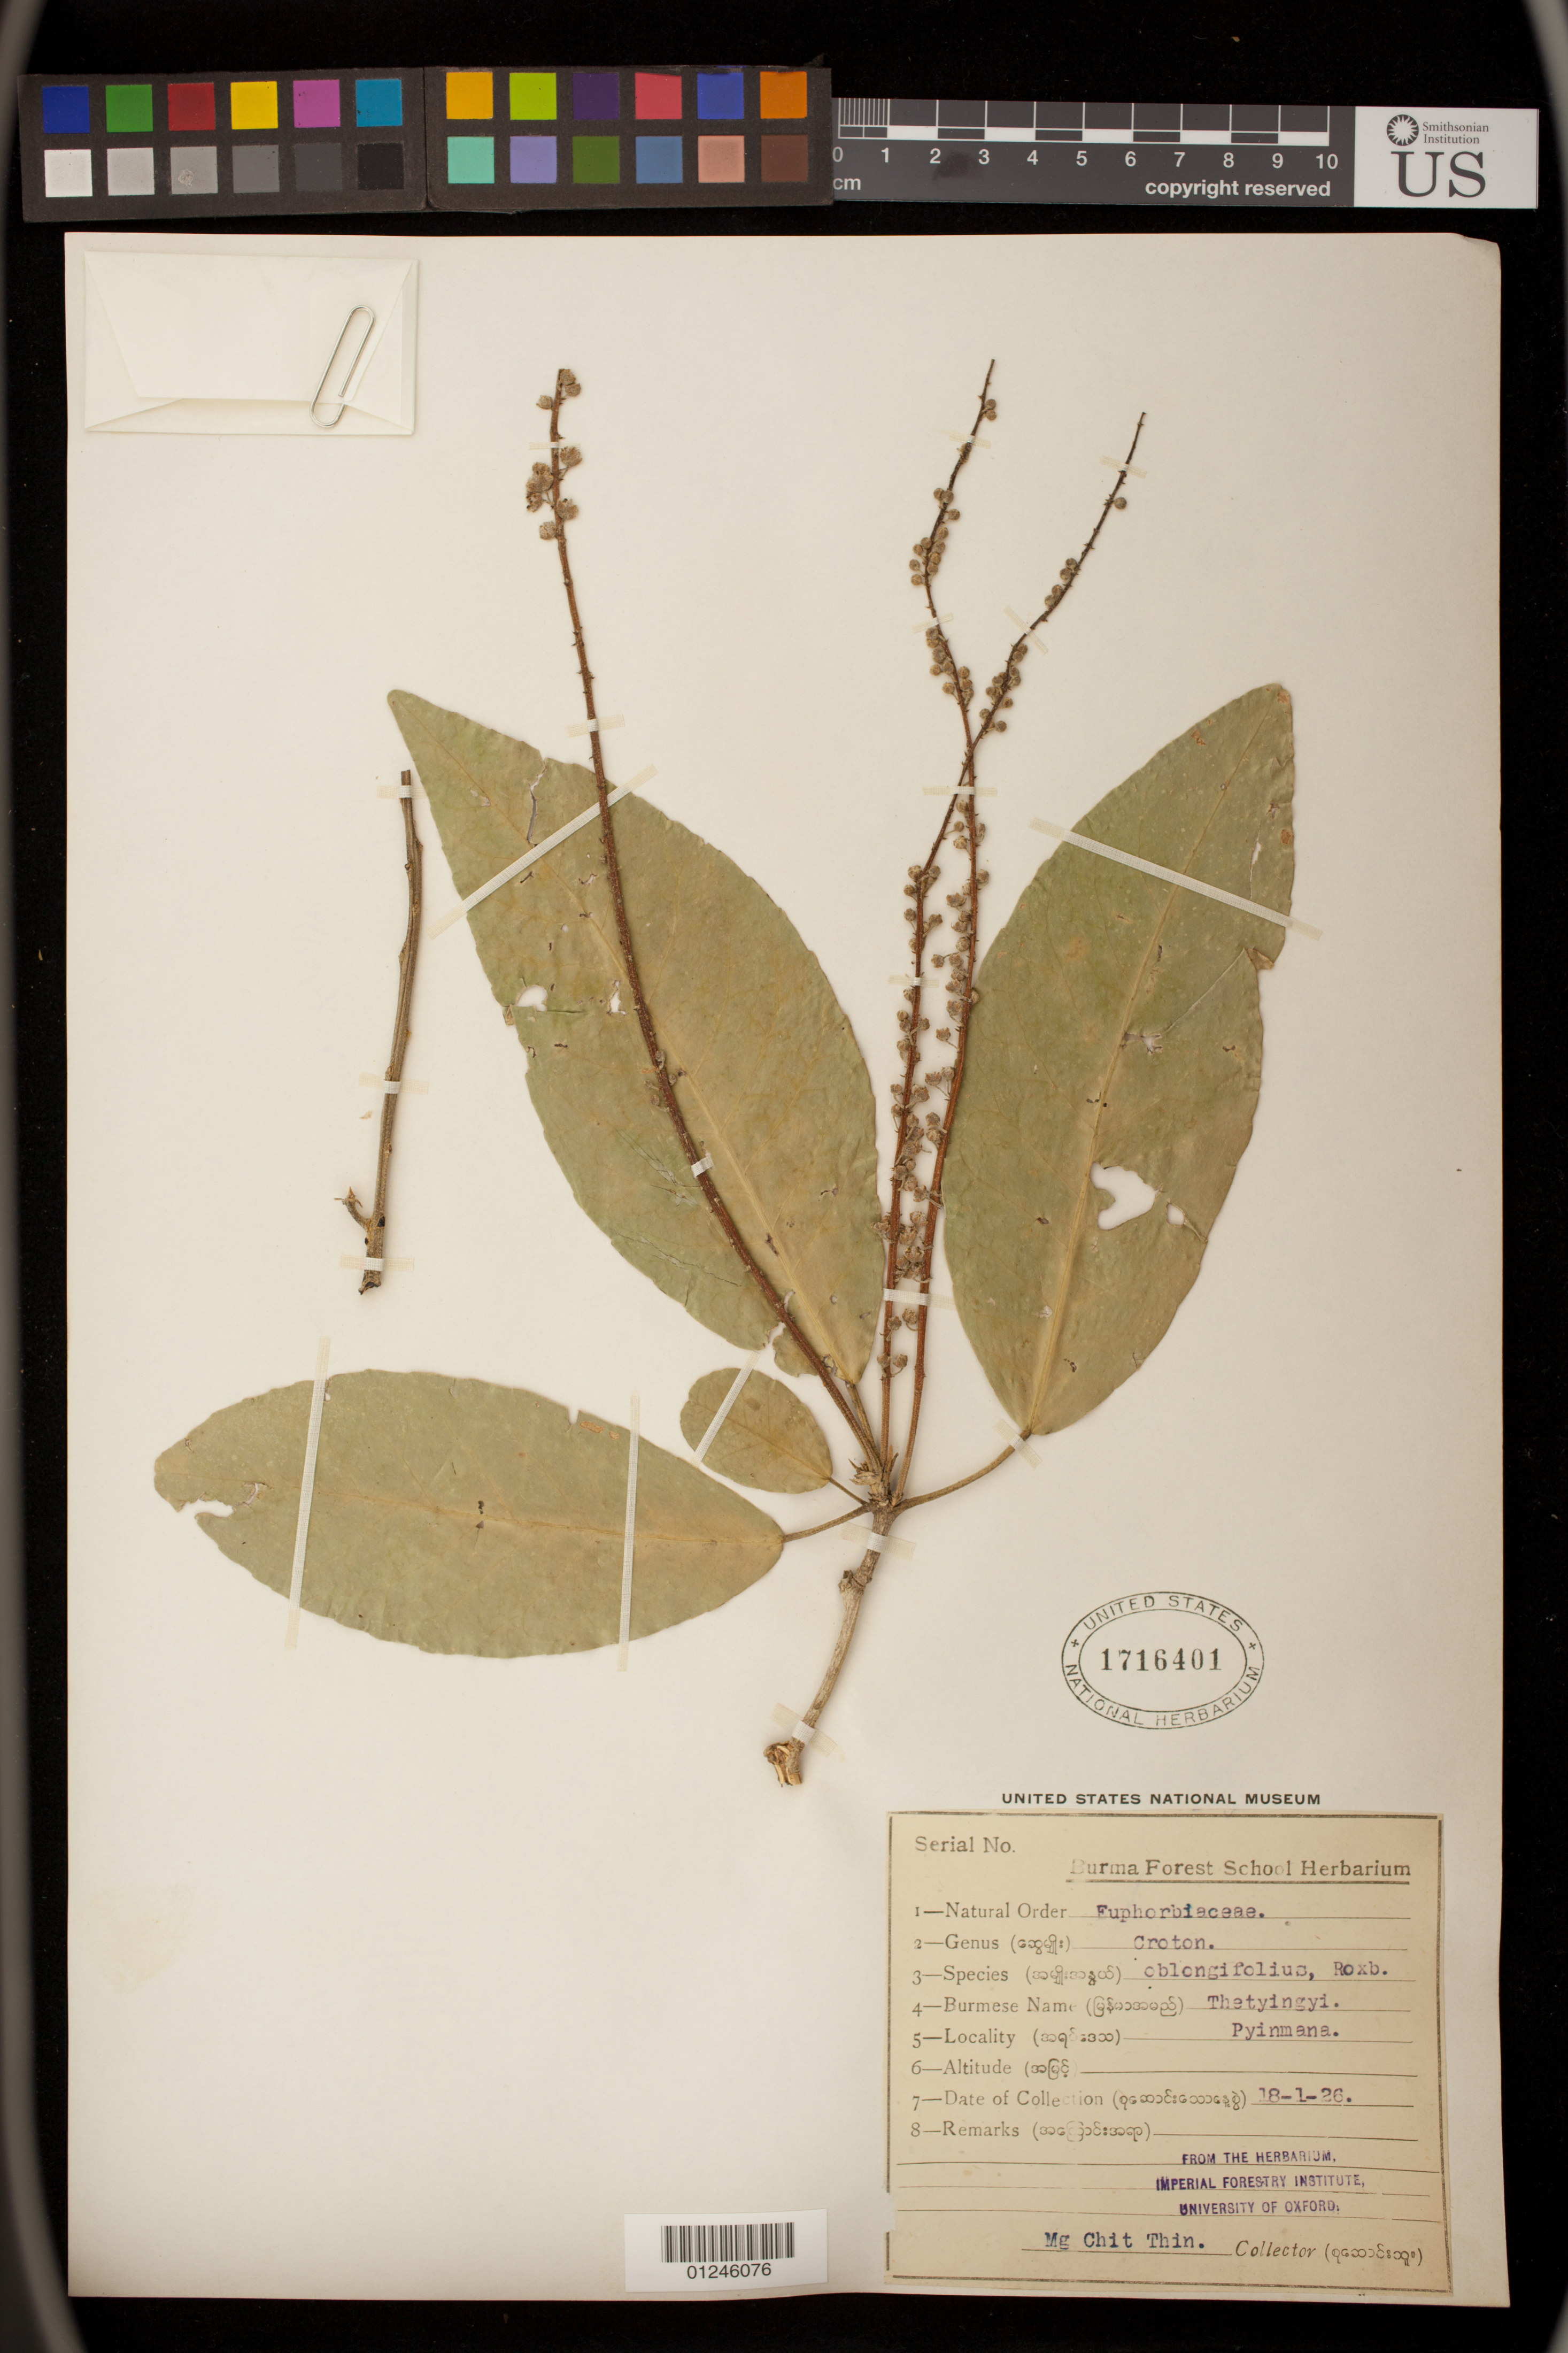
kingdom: Plantae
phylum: Tracheophyta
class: Magnoliopsida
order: Malpighiales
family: Euphorbiaceae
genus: Croton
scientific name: Croton oblongifolius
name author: Roxb.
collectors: T. Mg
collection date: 1926-01-18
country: Myanmar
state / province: Mandalay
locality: Pyinmana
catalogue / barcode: US 1716401